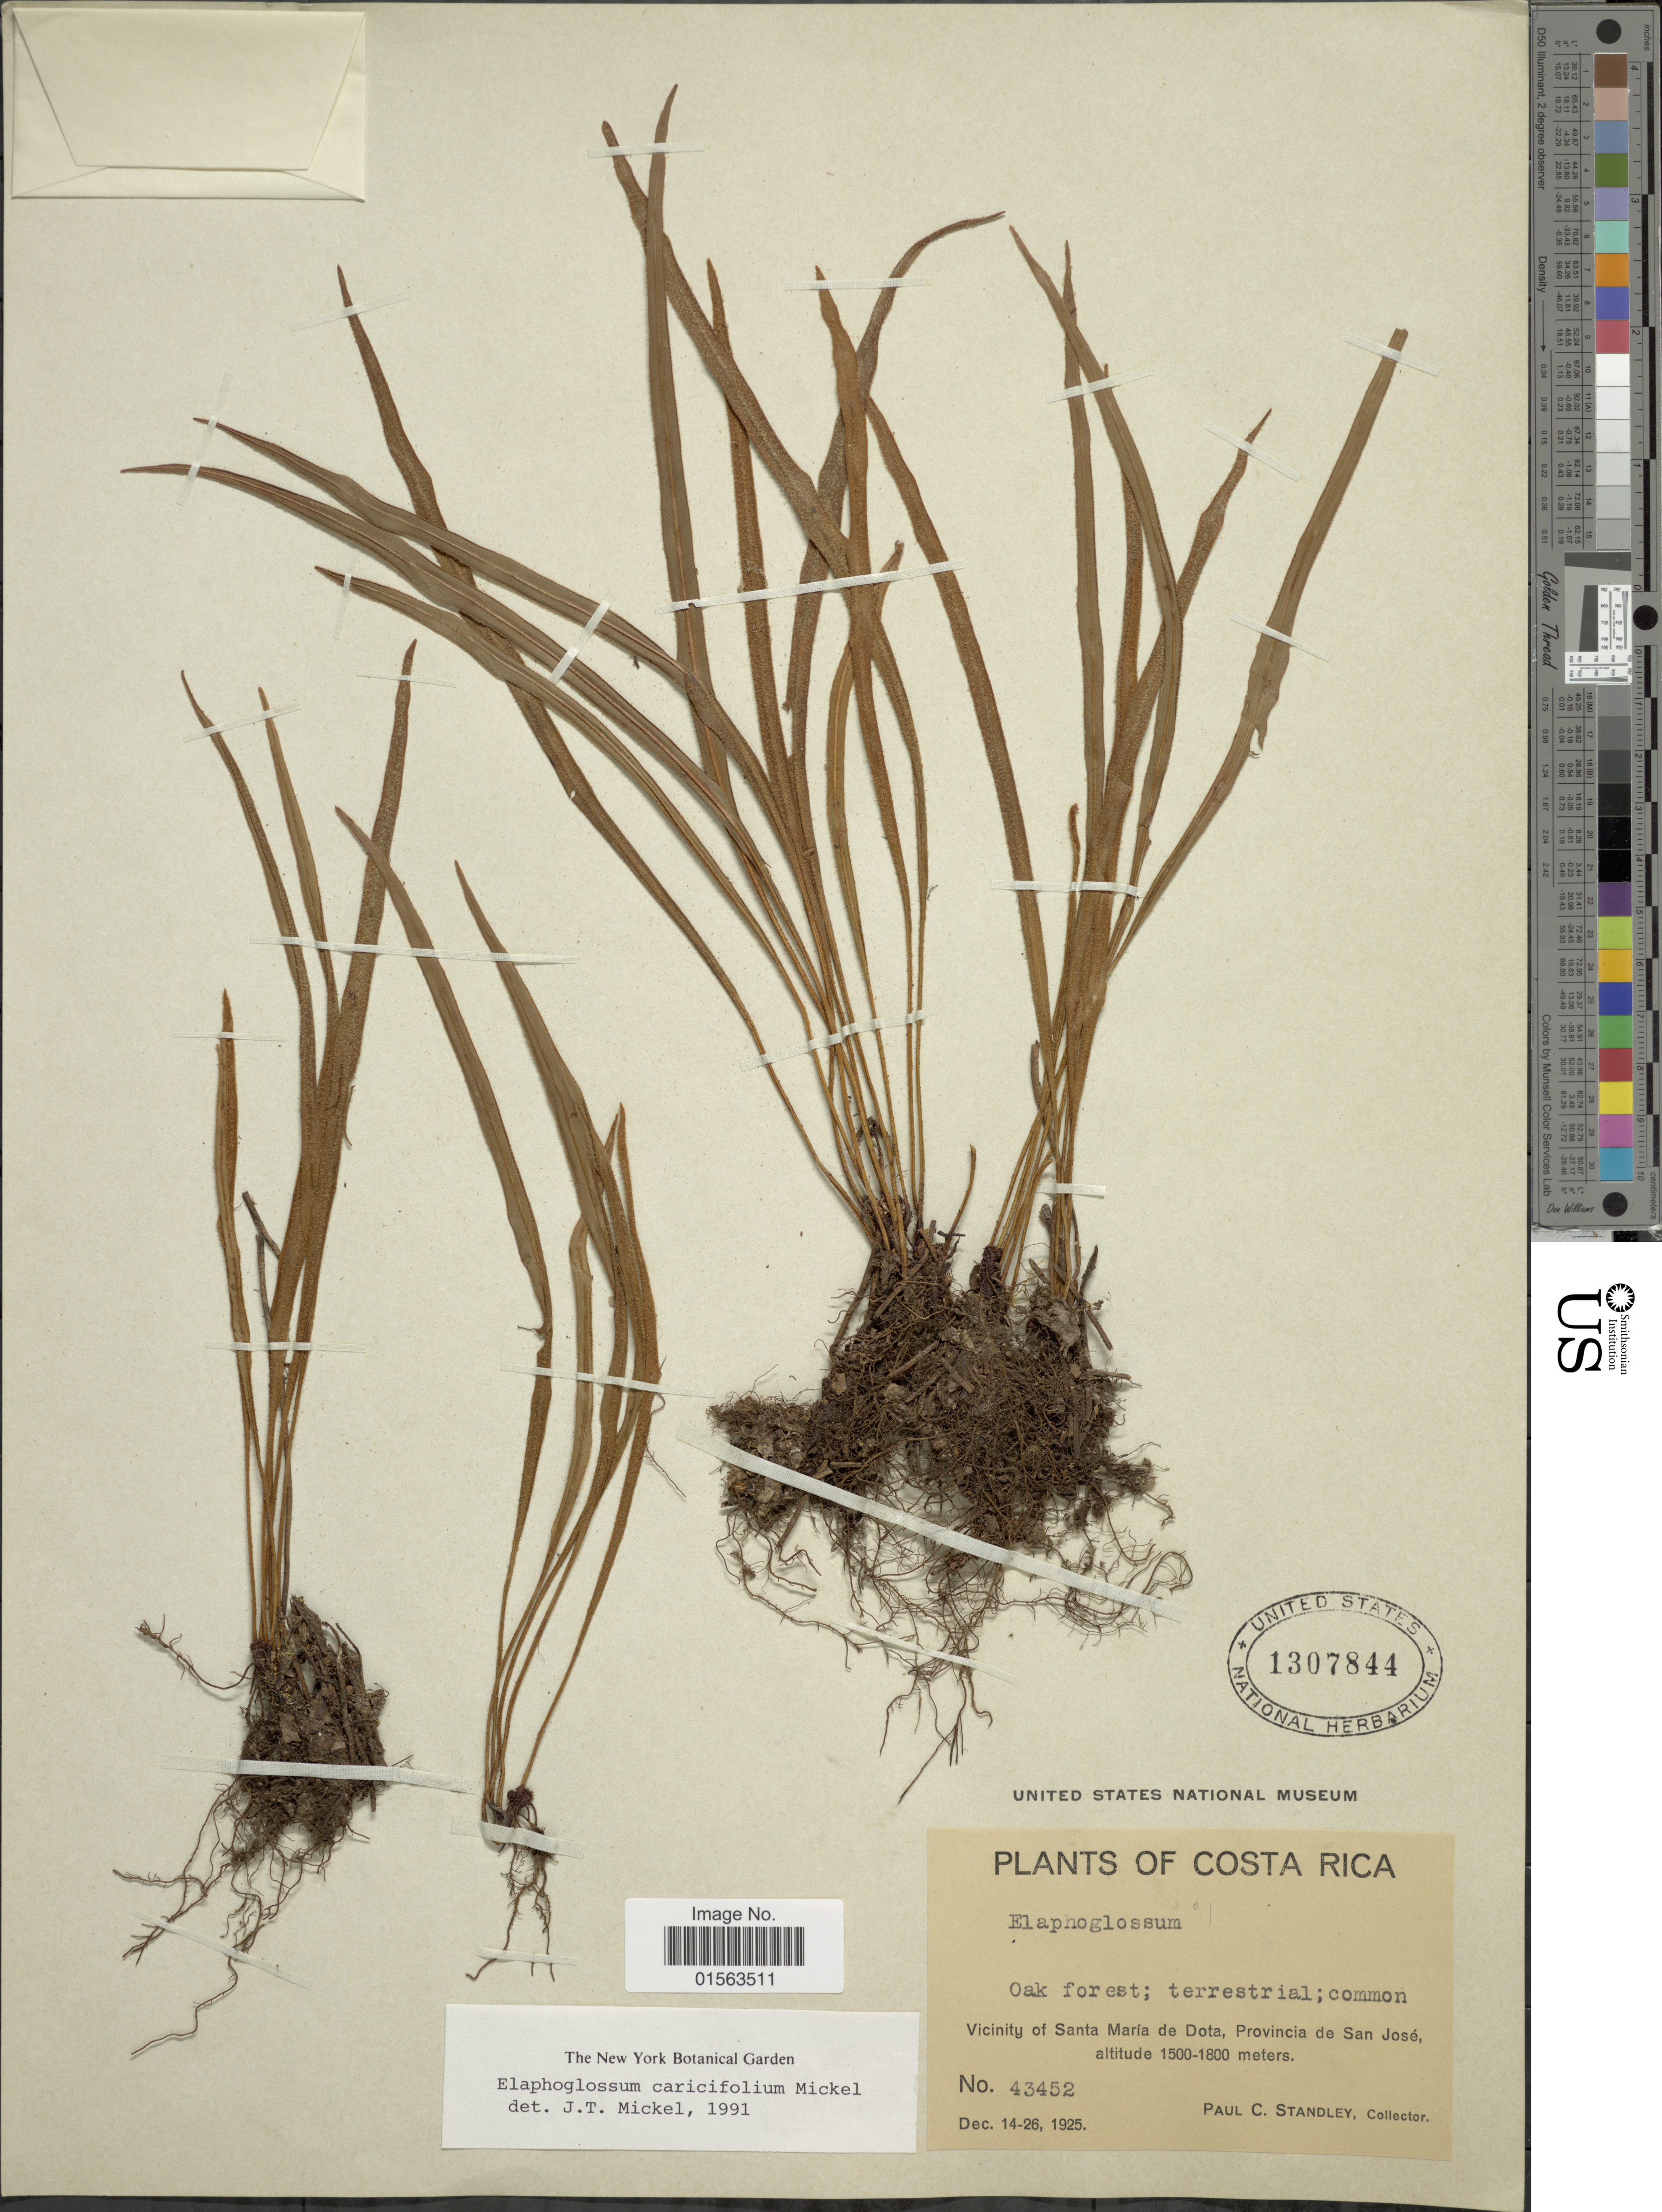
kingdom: Plantae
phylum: Tracheophyta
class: Polypodiopsida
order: Polypodiales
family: Dryopteridaceae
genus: Elaphoglossum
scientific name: Elaphoglossum caricifolium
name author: Mickel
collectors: P. C. Standley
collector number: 43452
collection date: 1925-12-14/1925-12-26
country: Costa Rica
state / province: San José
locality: Vicinity of Santa Maria de Dota, provincia de San Jose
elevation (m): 1500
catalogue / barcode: US 1307844